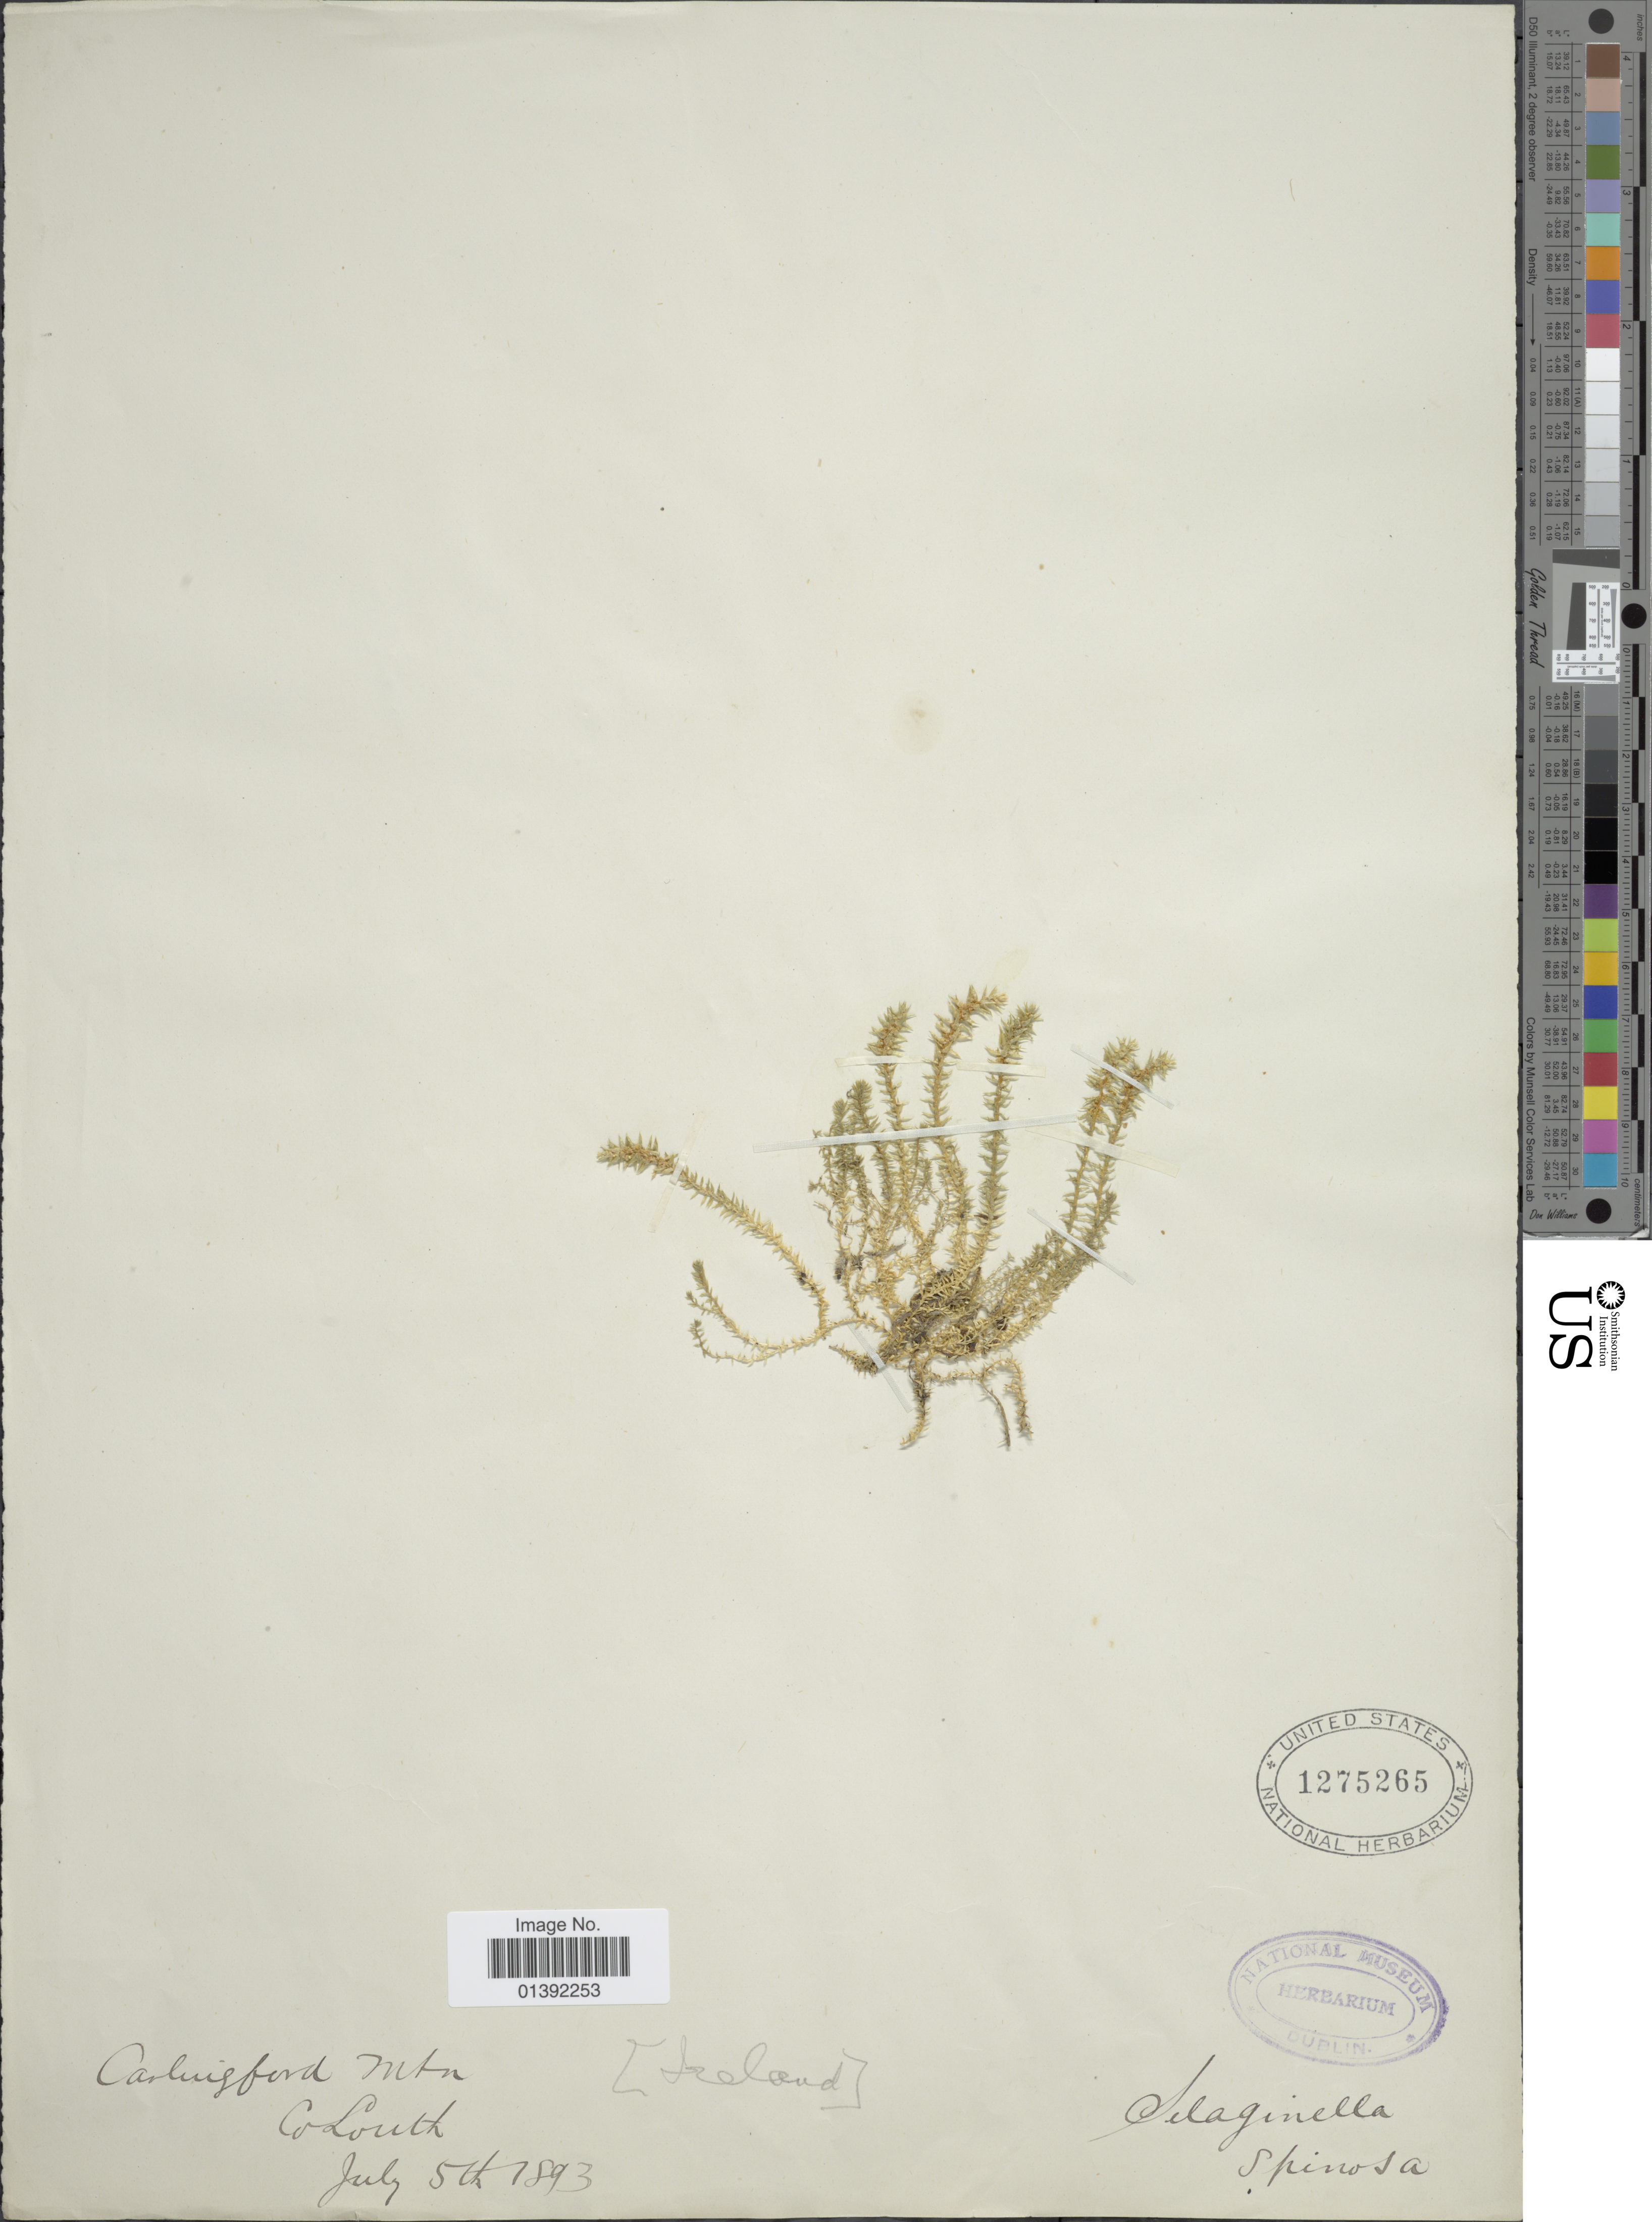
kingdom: Plantae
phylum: Tracheophyta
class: Lycopodiopsida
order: Selaginellales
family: Selaginellaceae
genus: Selaginella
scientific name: Selaginella selaginoides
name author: (L.) Link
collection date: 1893-07-05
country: Ireland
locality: Carlingford mtn, Co Louth.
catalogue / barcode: US 1275265